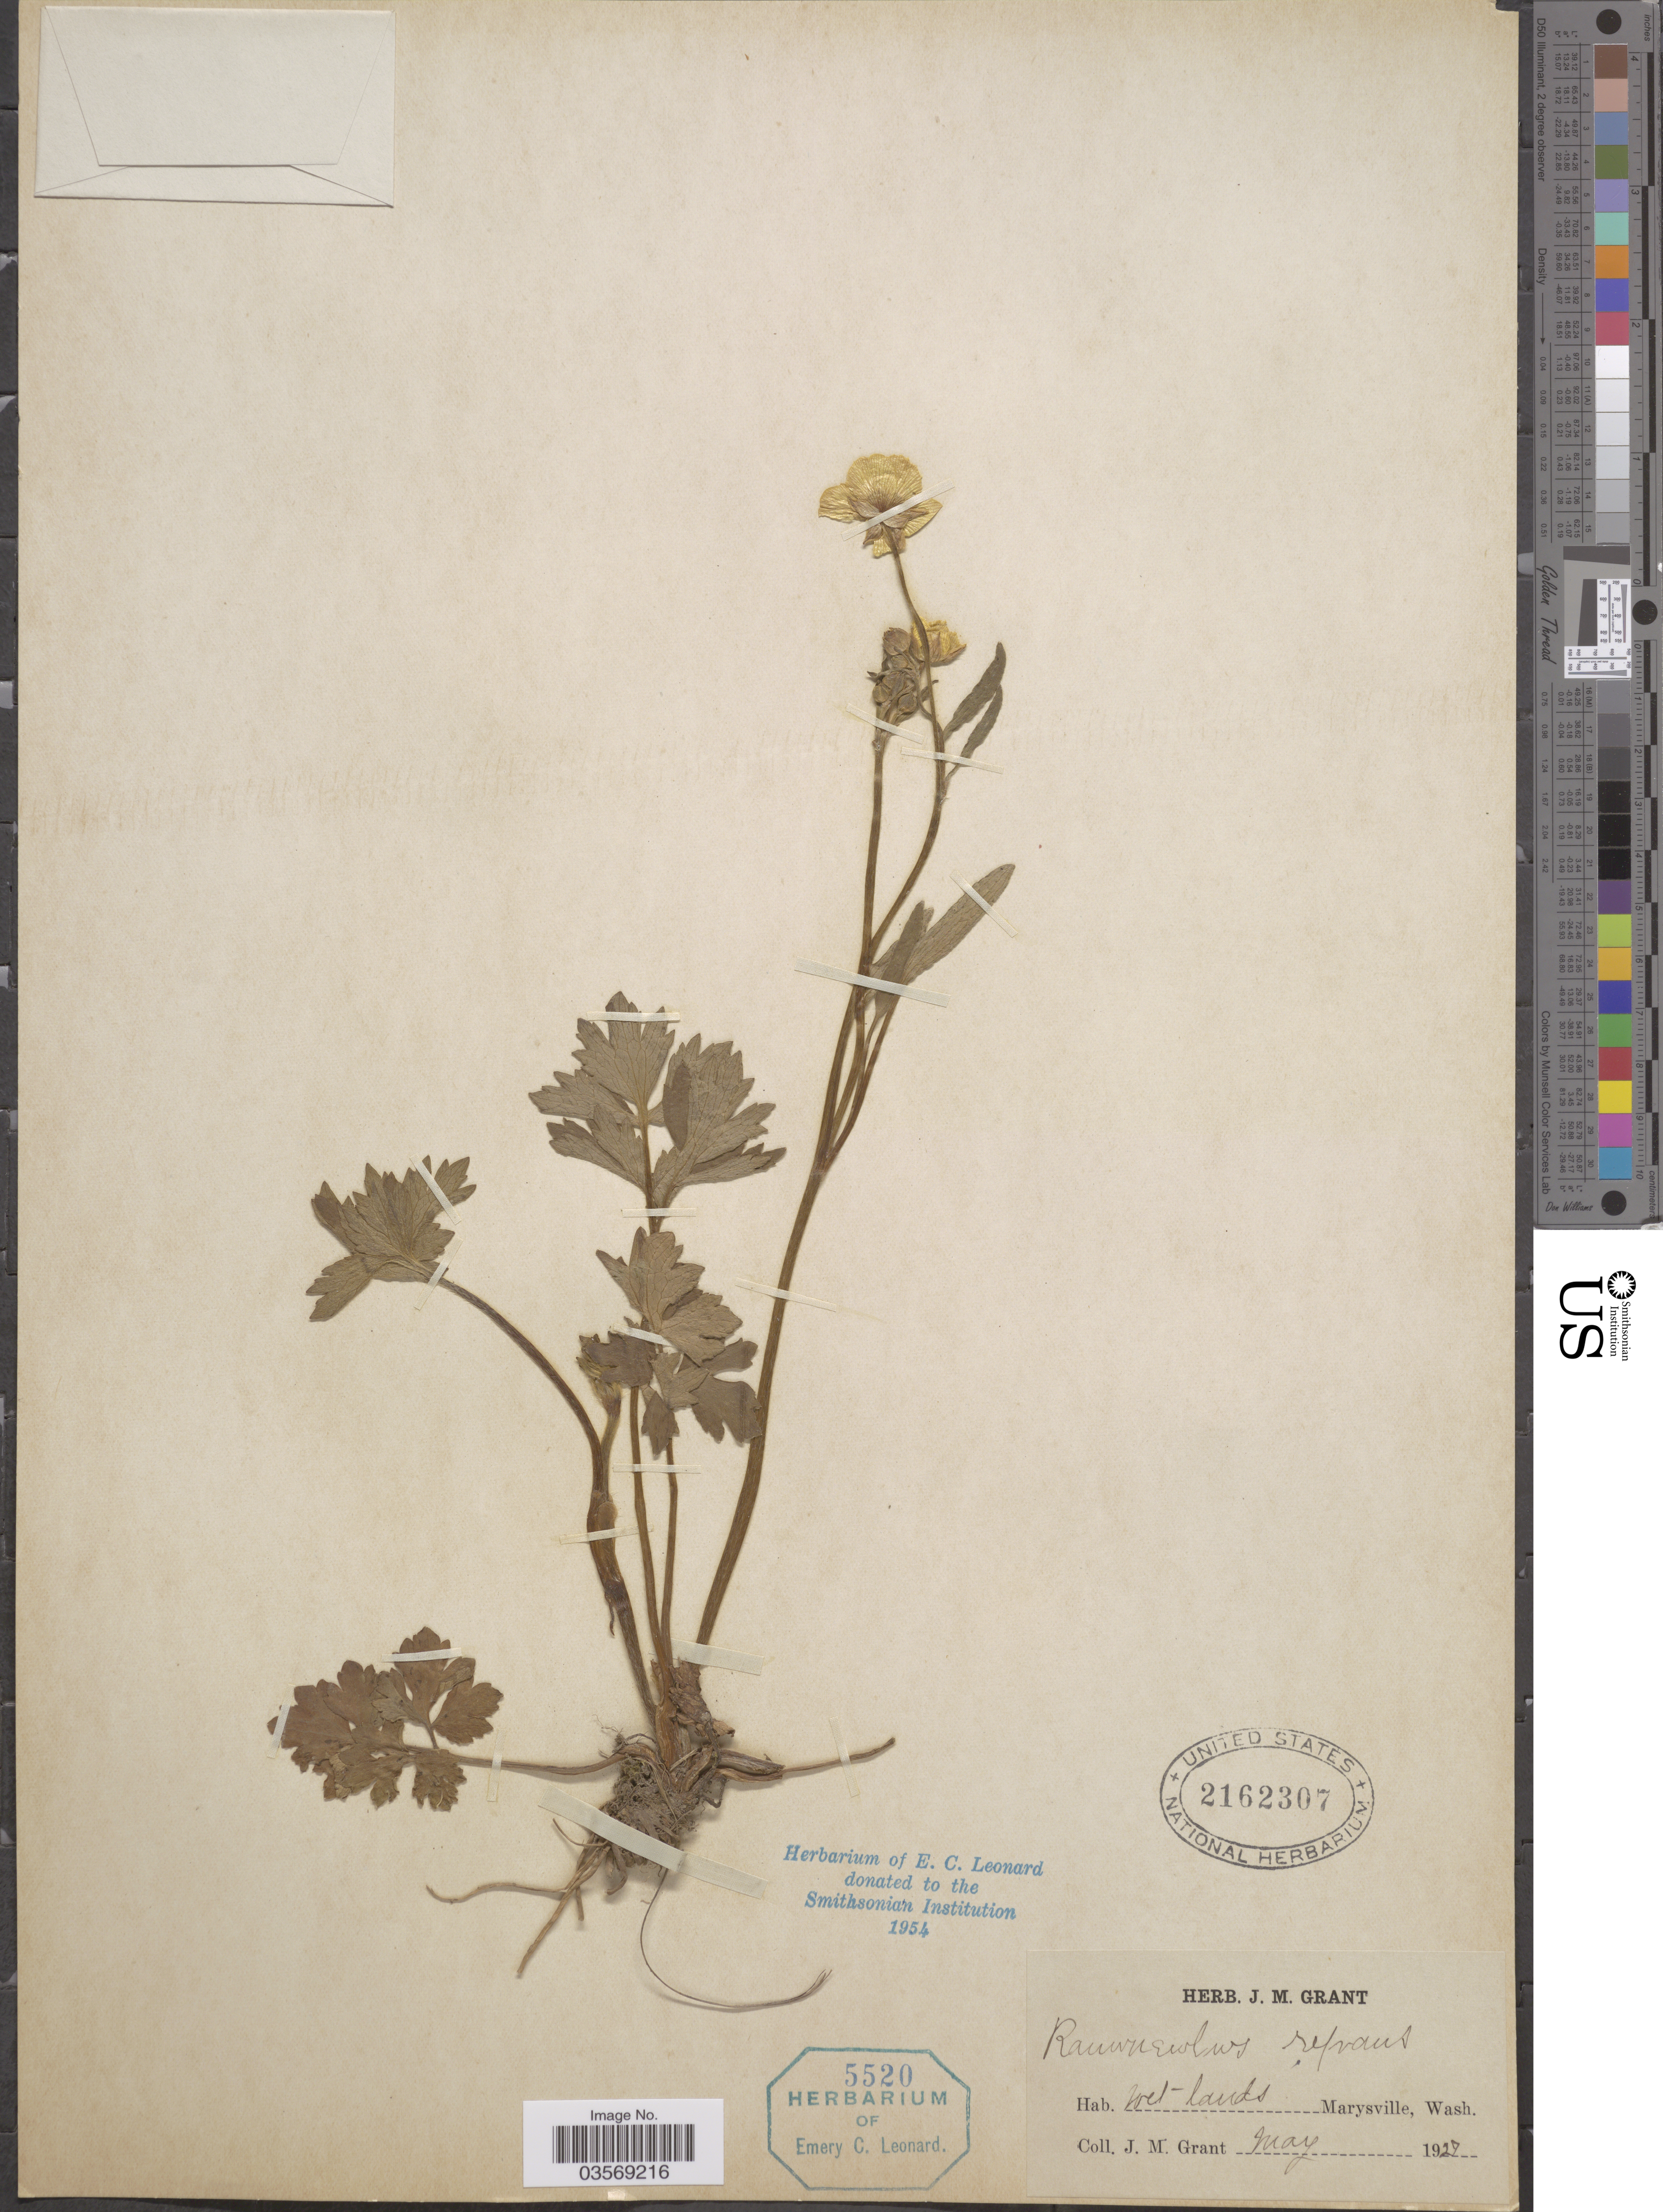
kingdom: Plantae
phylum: Tracheophyta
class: Magnoliopsida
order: Ranunculales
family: Ranunculaceae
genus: Ranunculus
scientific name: Ranunculus repens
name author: L.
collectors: J. M. Grant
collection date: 1927-05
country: United States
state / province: Washington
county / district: Snohomish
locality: Marysville.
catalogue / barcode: US 2162307